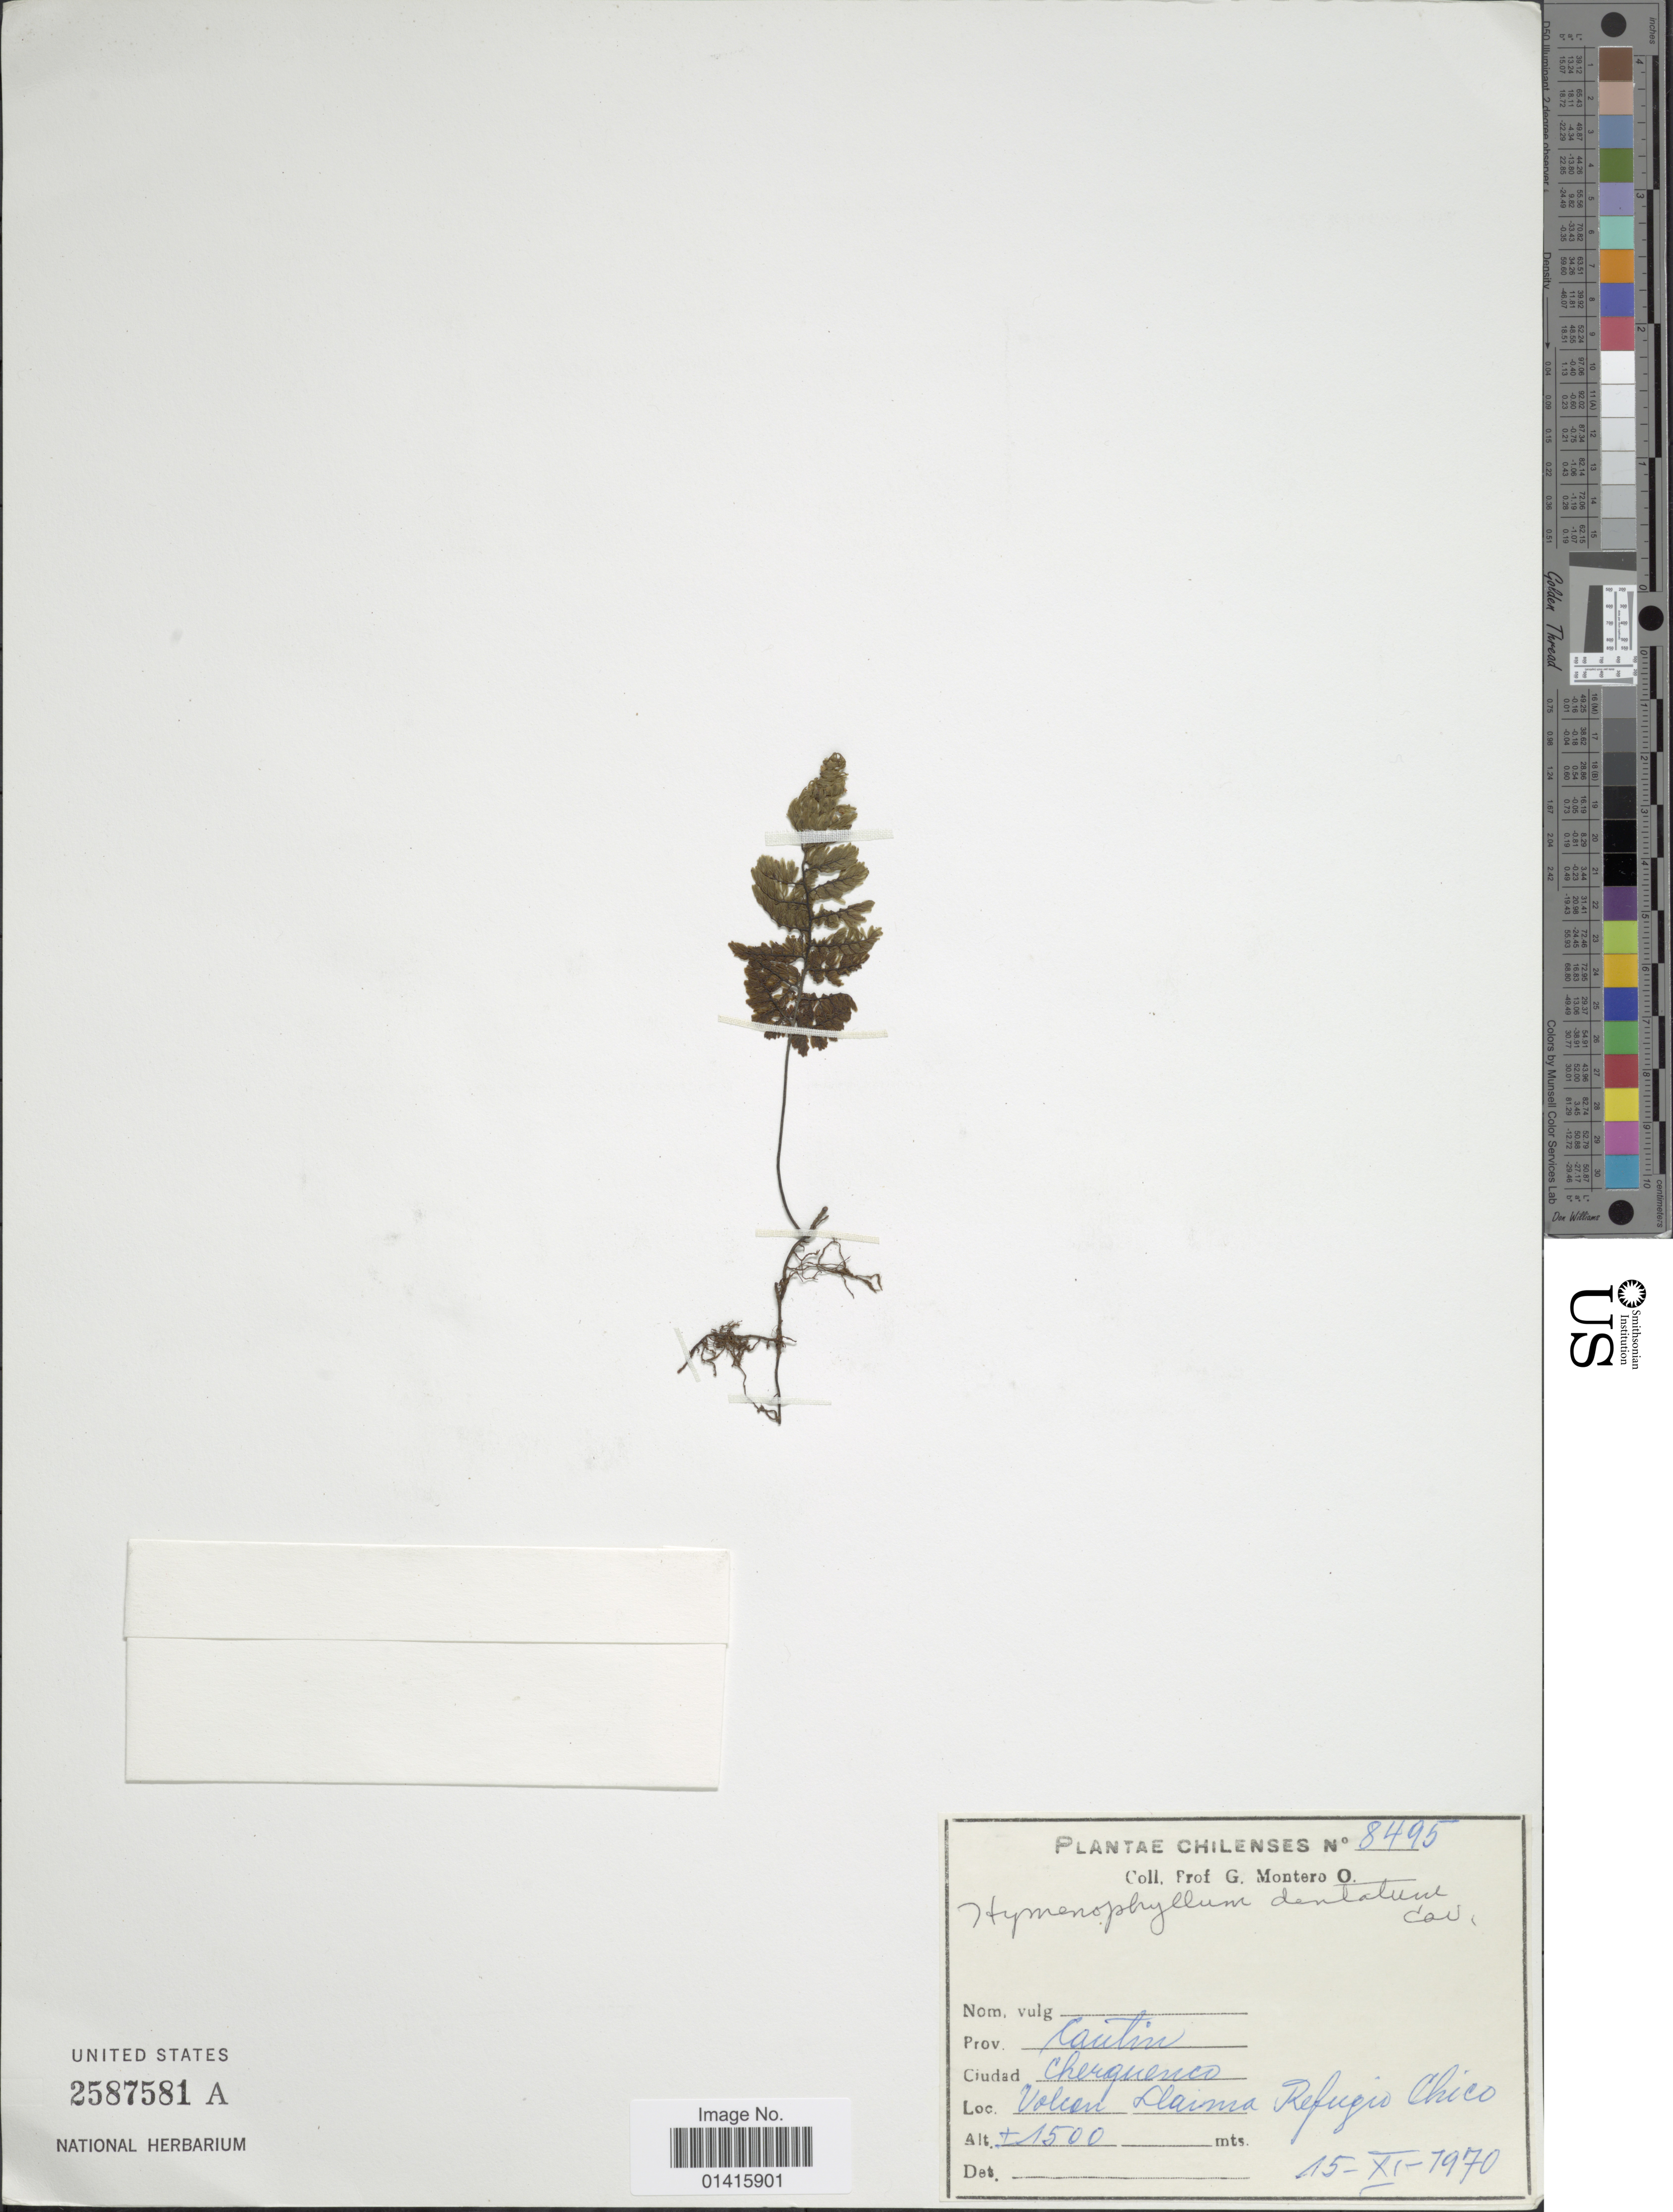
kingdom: Plantae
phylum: Tracheophyta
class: Polypodiopsida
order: Hymenophyllales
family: Hymenophyllaceae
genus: Hymenophyllum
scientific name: Hymenophyllum dentatum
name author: Cav.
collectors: G. Montero O.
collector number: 8495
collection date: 1970-06-15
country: Chile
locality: Prov. Cantin, Cherquenco, volcan Llaima Refugio Chico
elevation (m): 1500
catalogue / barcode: US 2587581A